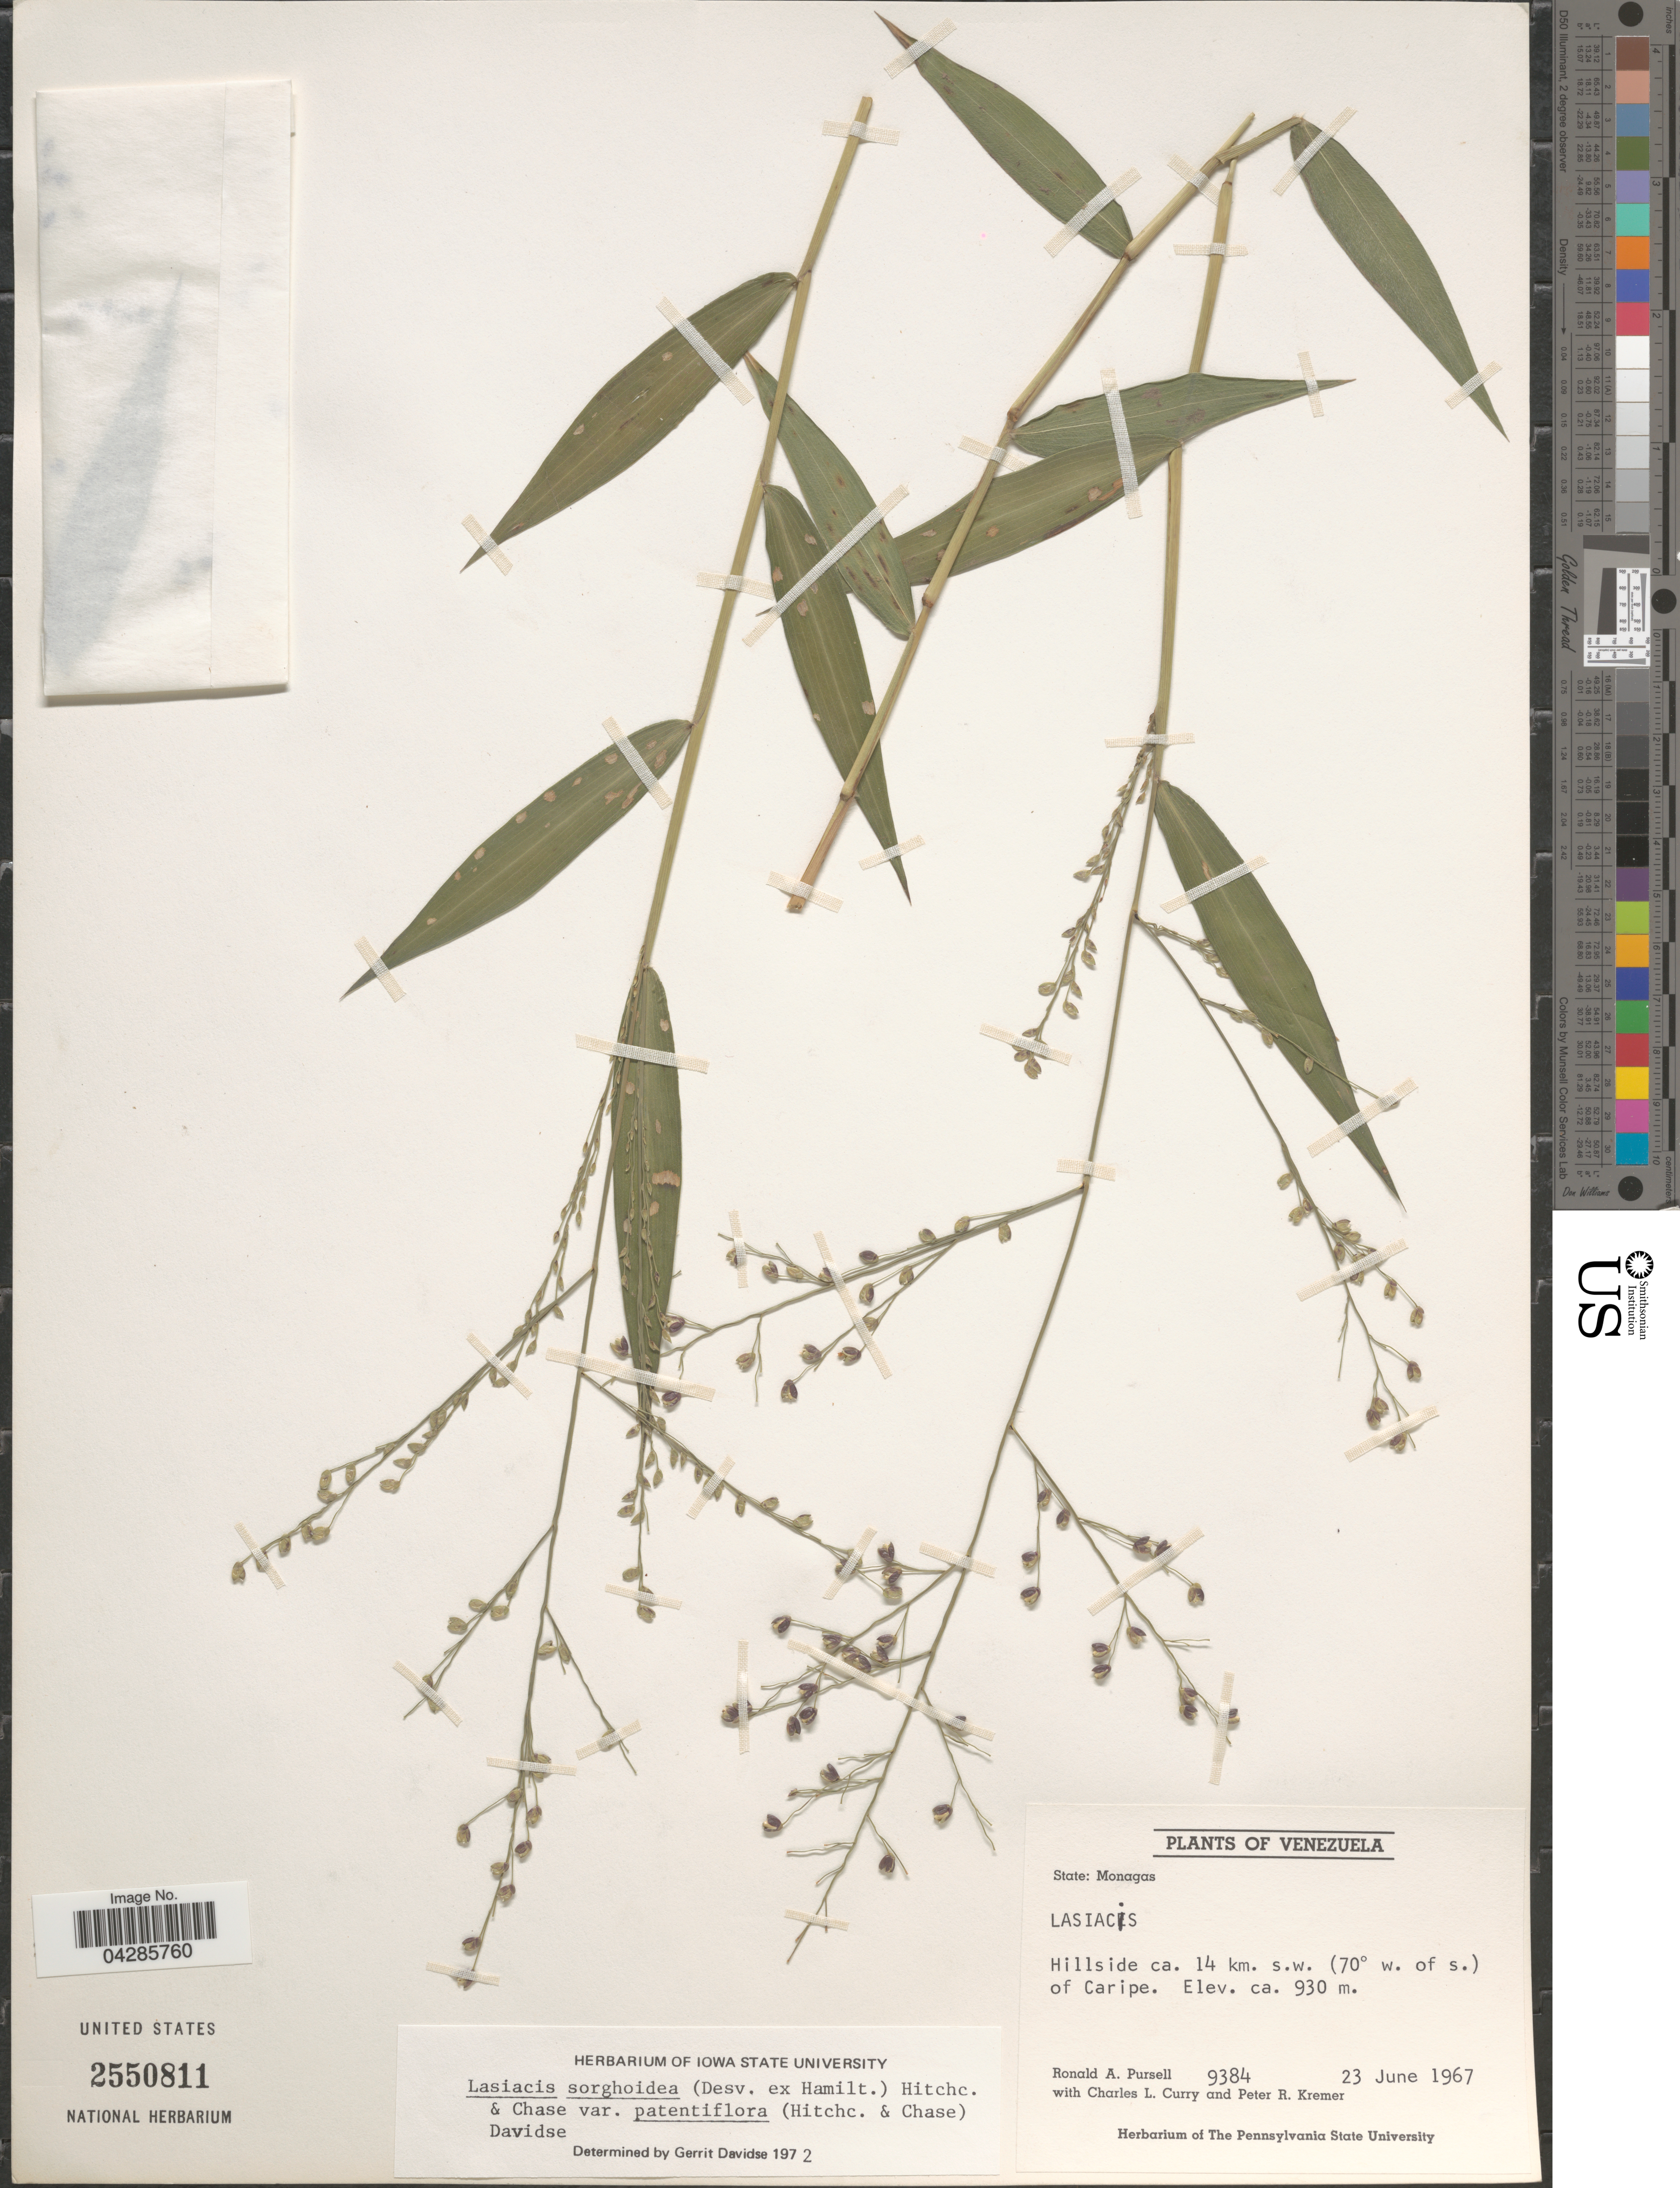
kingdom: Plantae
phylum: Tracheophyta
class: Liliopsida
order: Poales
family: Poaceae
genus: Lasiacis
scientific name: Lasiacis sorghoidea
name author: (Desv. ex Ham.) Hitchc. & Chase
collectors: R. A. Pursell, C. L. Curry & P. Kremer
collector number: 9384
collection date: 1967-06-23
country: Venezuela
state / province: Monagas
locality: State: Monagas. Hillside ca. 14 km. s. w. (70° w. of s.) of Caripe.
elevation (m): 930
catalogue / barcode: US 2550811